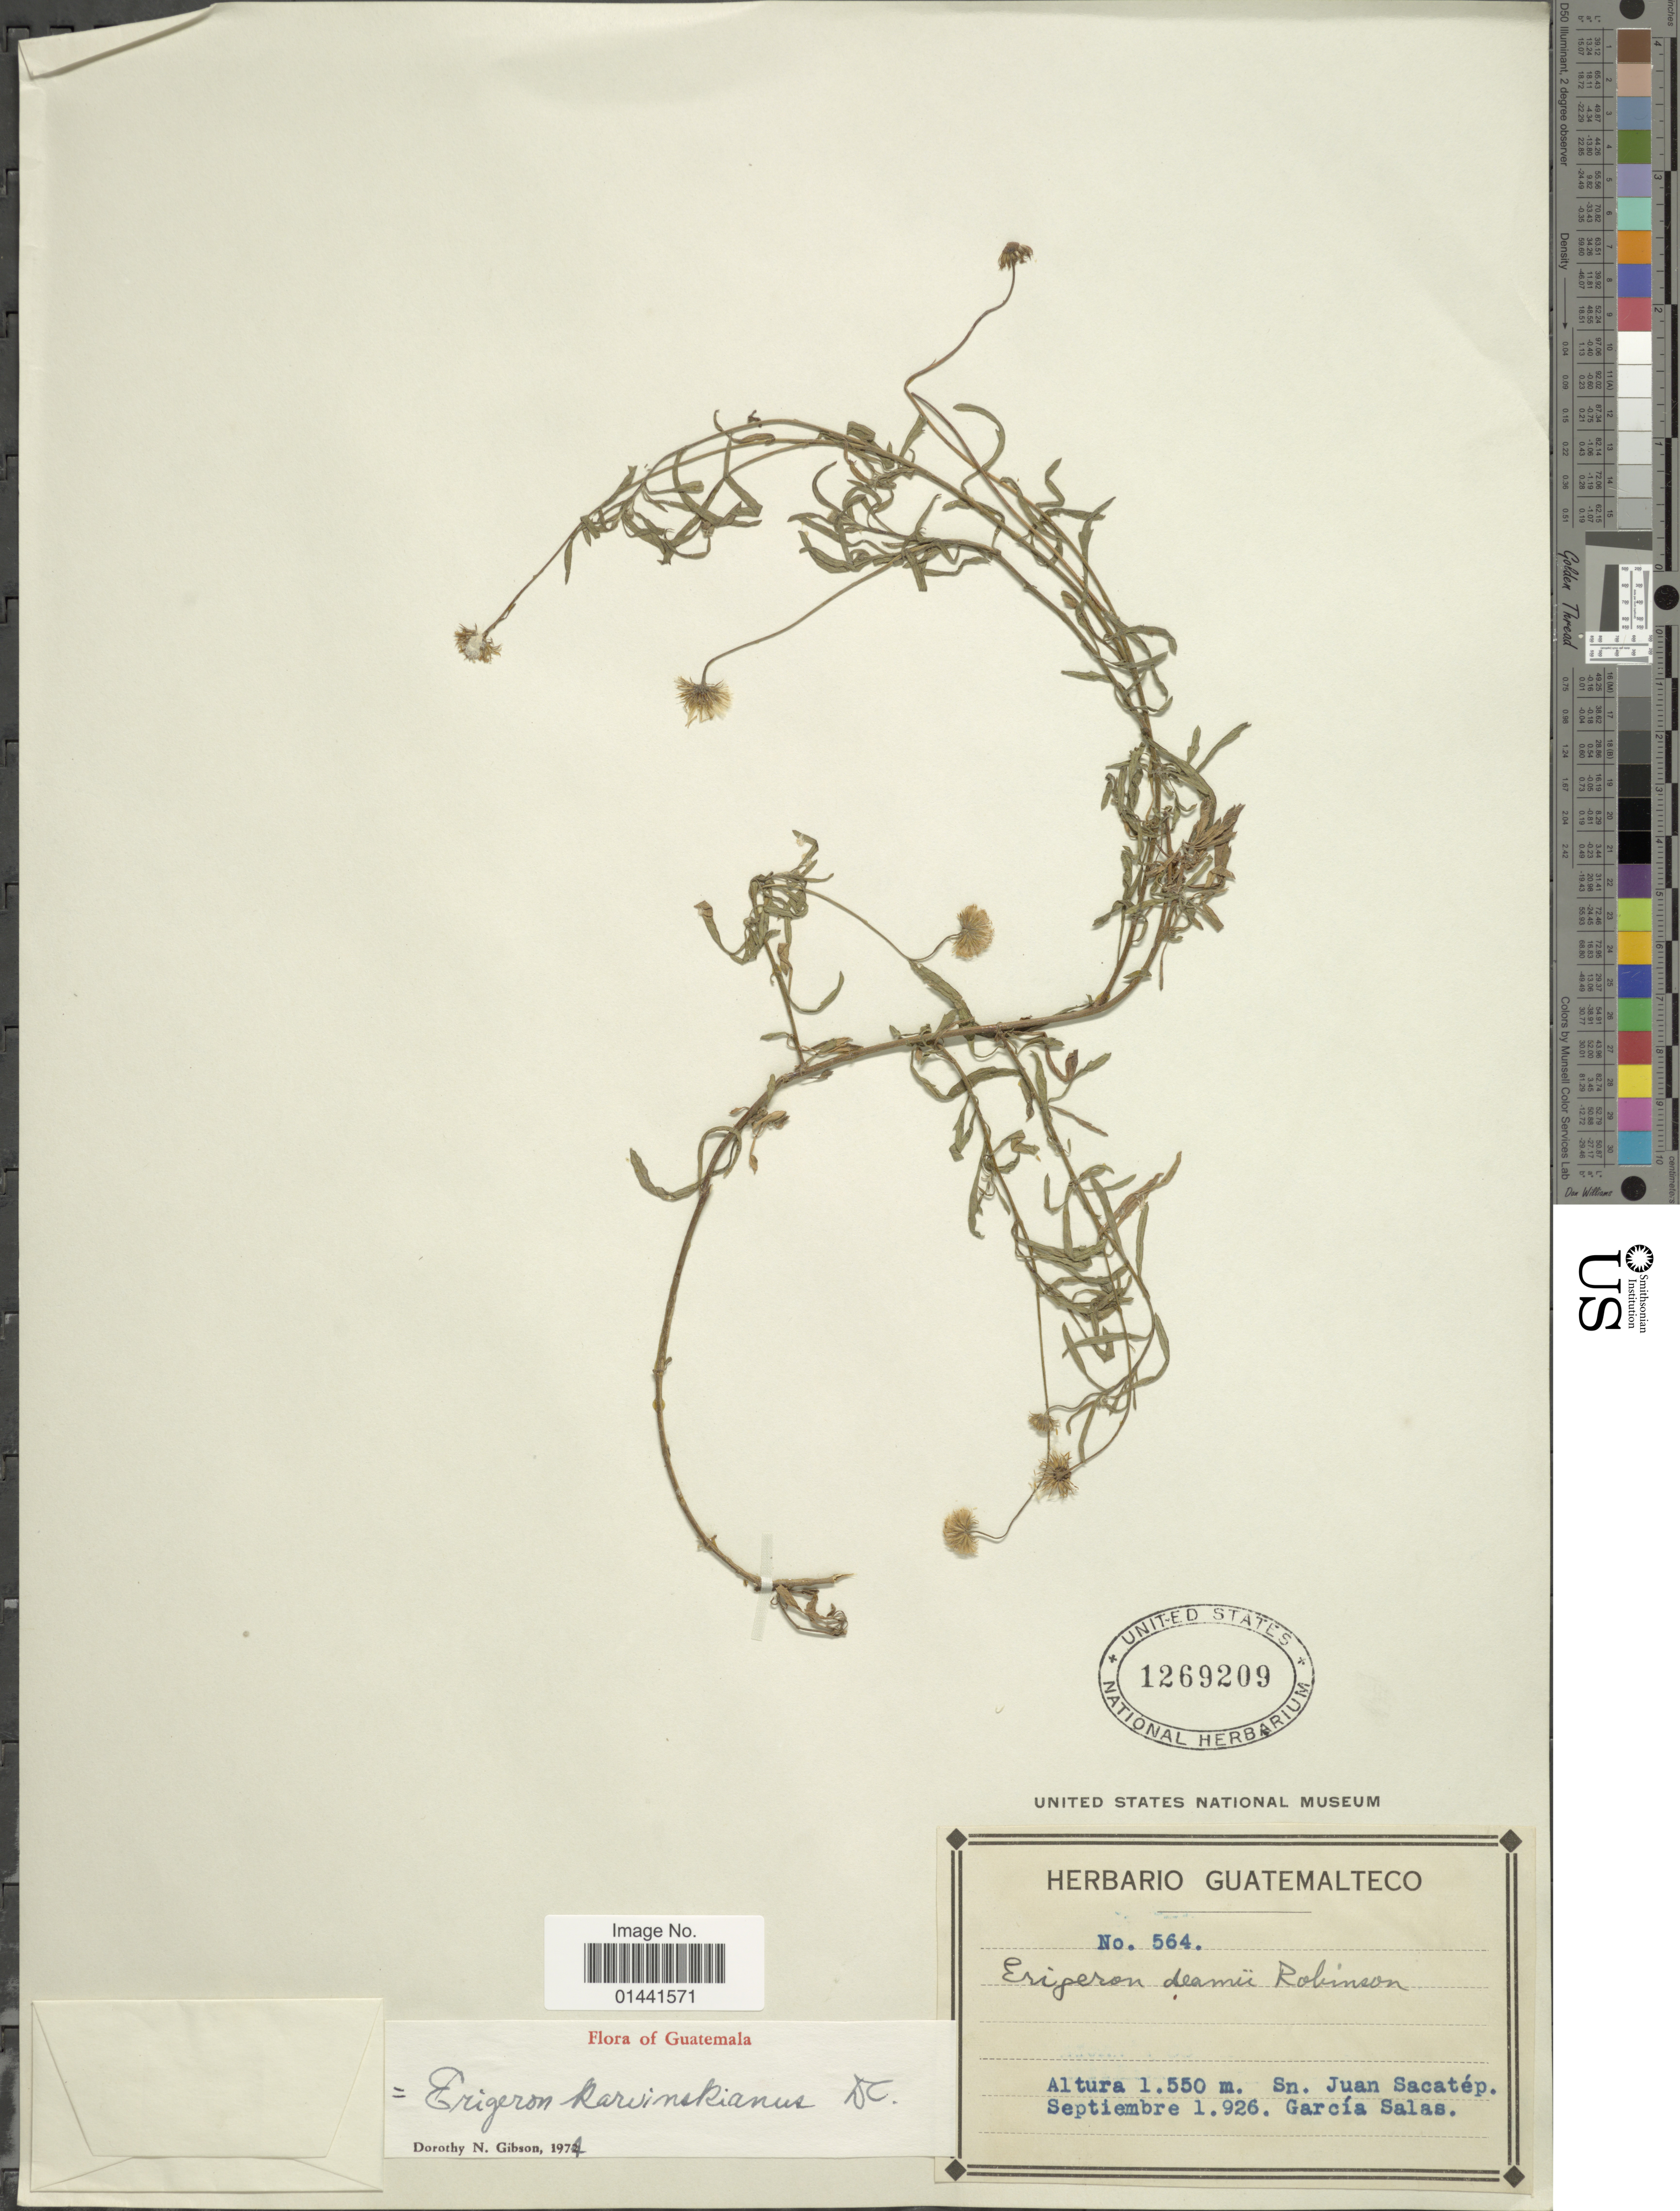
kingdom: Plantae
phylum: Tracheophyta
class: Magnoliopsida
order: Asterales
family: Asteraceae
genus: Erigeron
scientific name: Erigeron karvinskianus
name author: DC.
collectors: G. Salas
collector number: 564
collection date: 1926-09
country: Guatemala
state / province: Sacatepéquez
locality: Sn. Juan.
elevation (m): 1550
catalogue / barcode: US 1269209